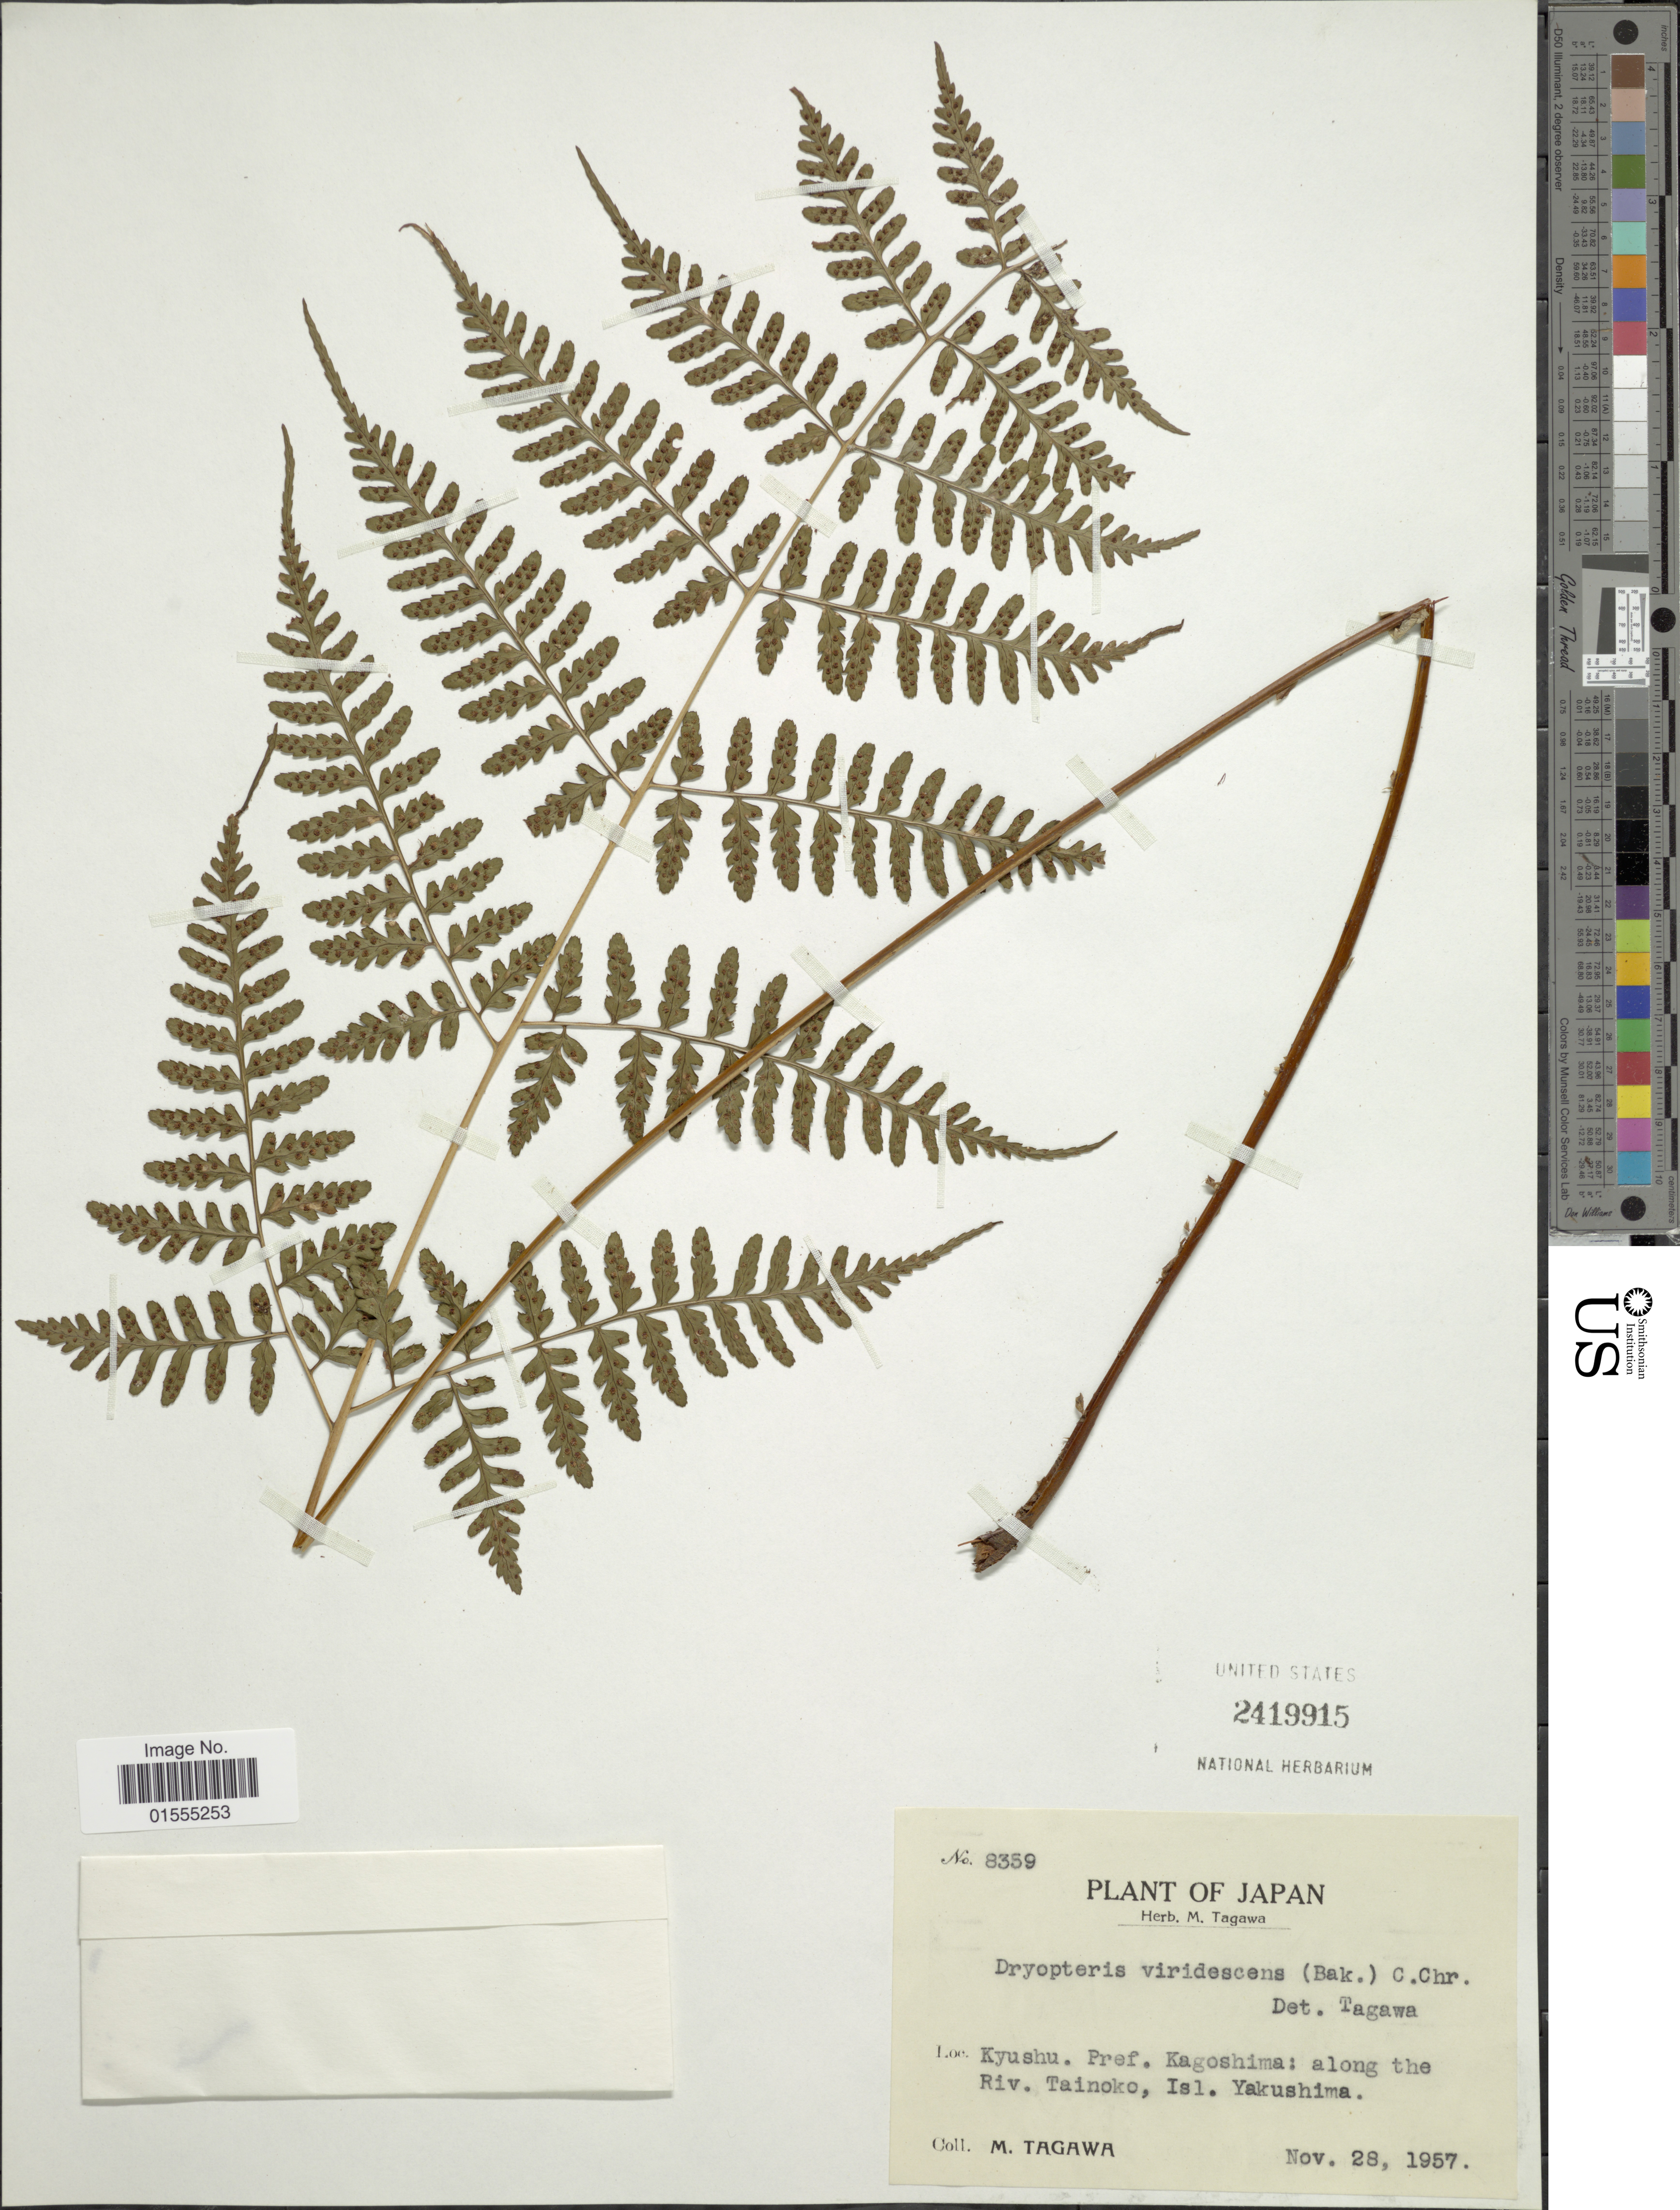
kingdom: Plantae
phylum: Tracheophyta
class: Polypodiopsida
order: Polypodiales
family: Dryopteridaceae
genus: Dryopteris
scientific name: Dryopteris viridescens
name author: (Baker) Kuntze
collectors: M. Tagawa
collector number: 8359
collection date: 1957-11-28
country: Japan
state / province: Kagosima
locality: Kyushu Pref Kagoshima: along the Riv. Tainoko, Isl. Yakushima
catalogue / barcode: US 2419915